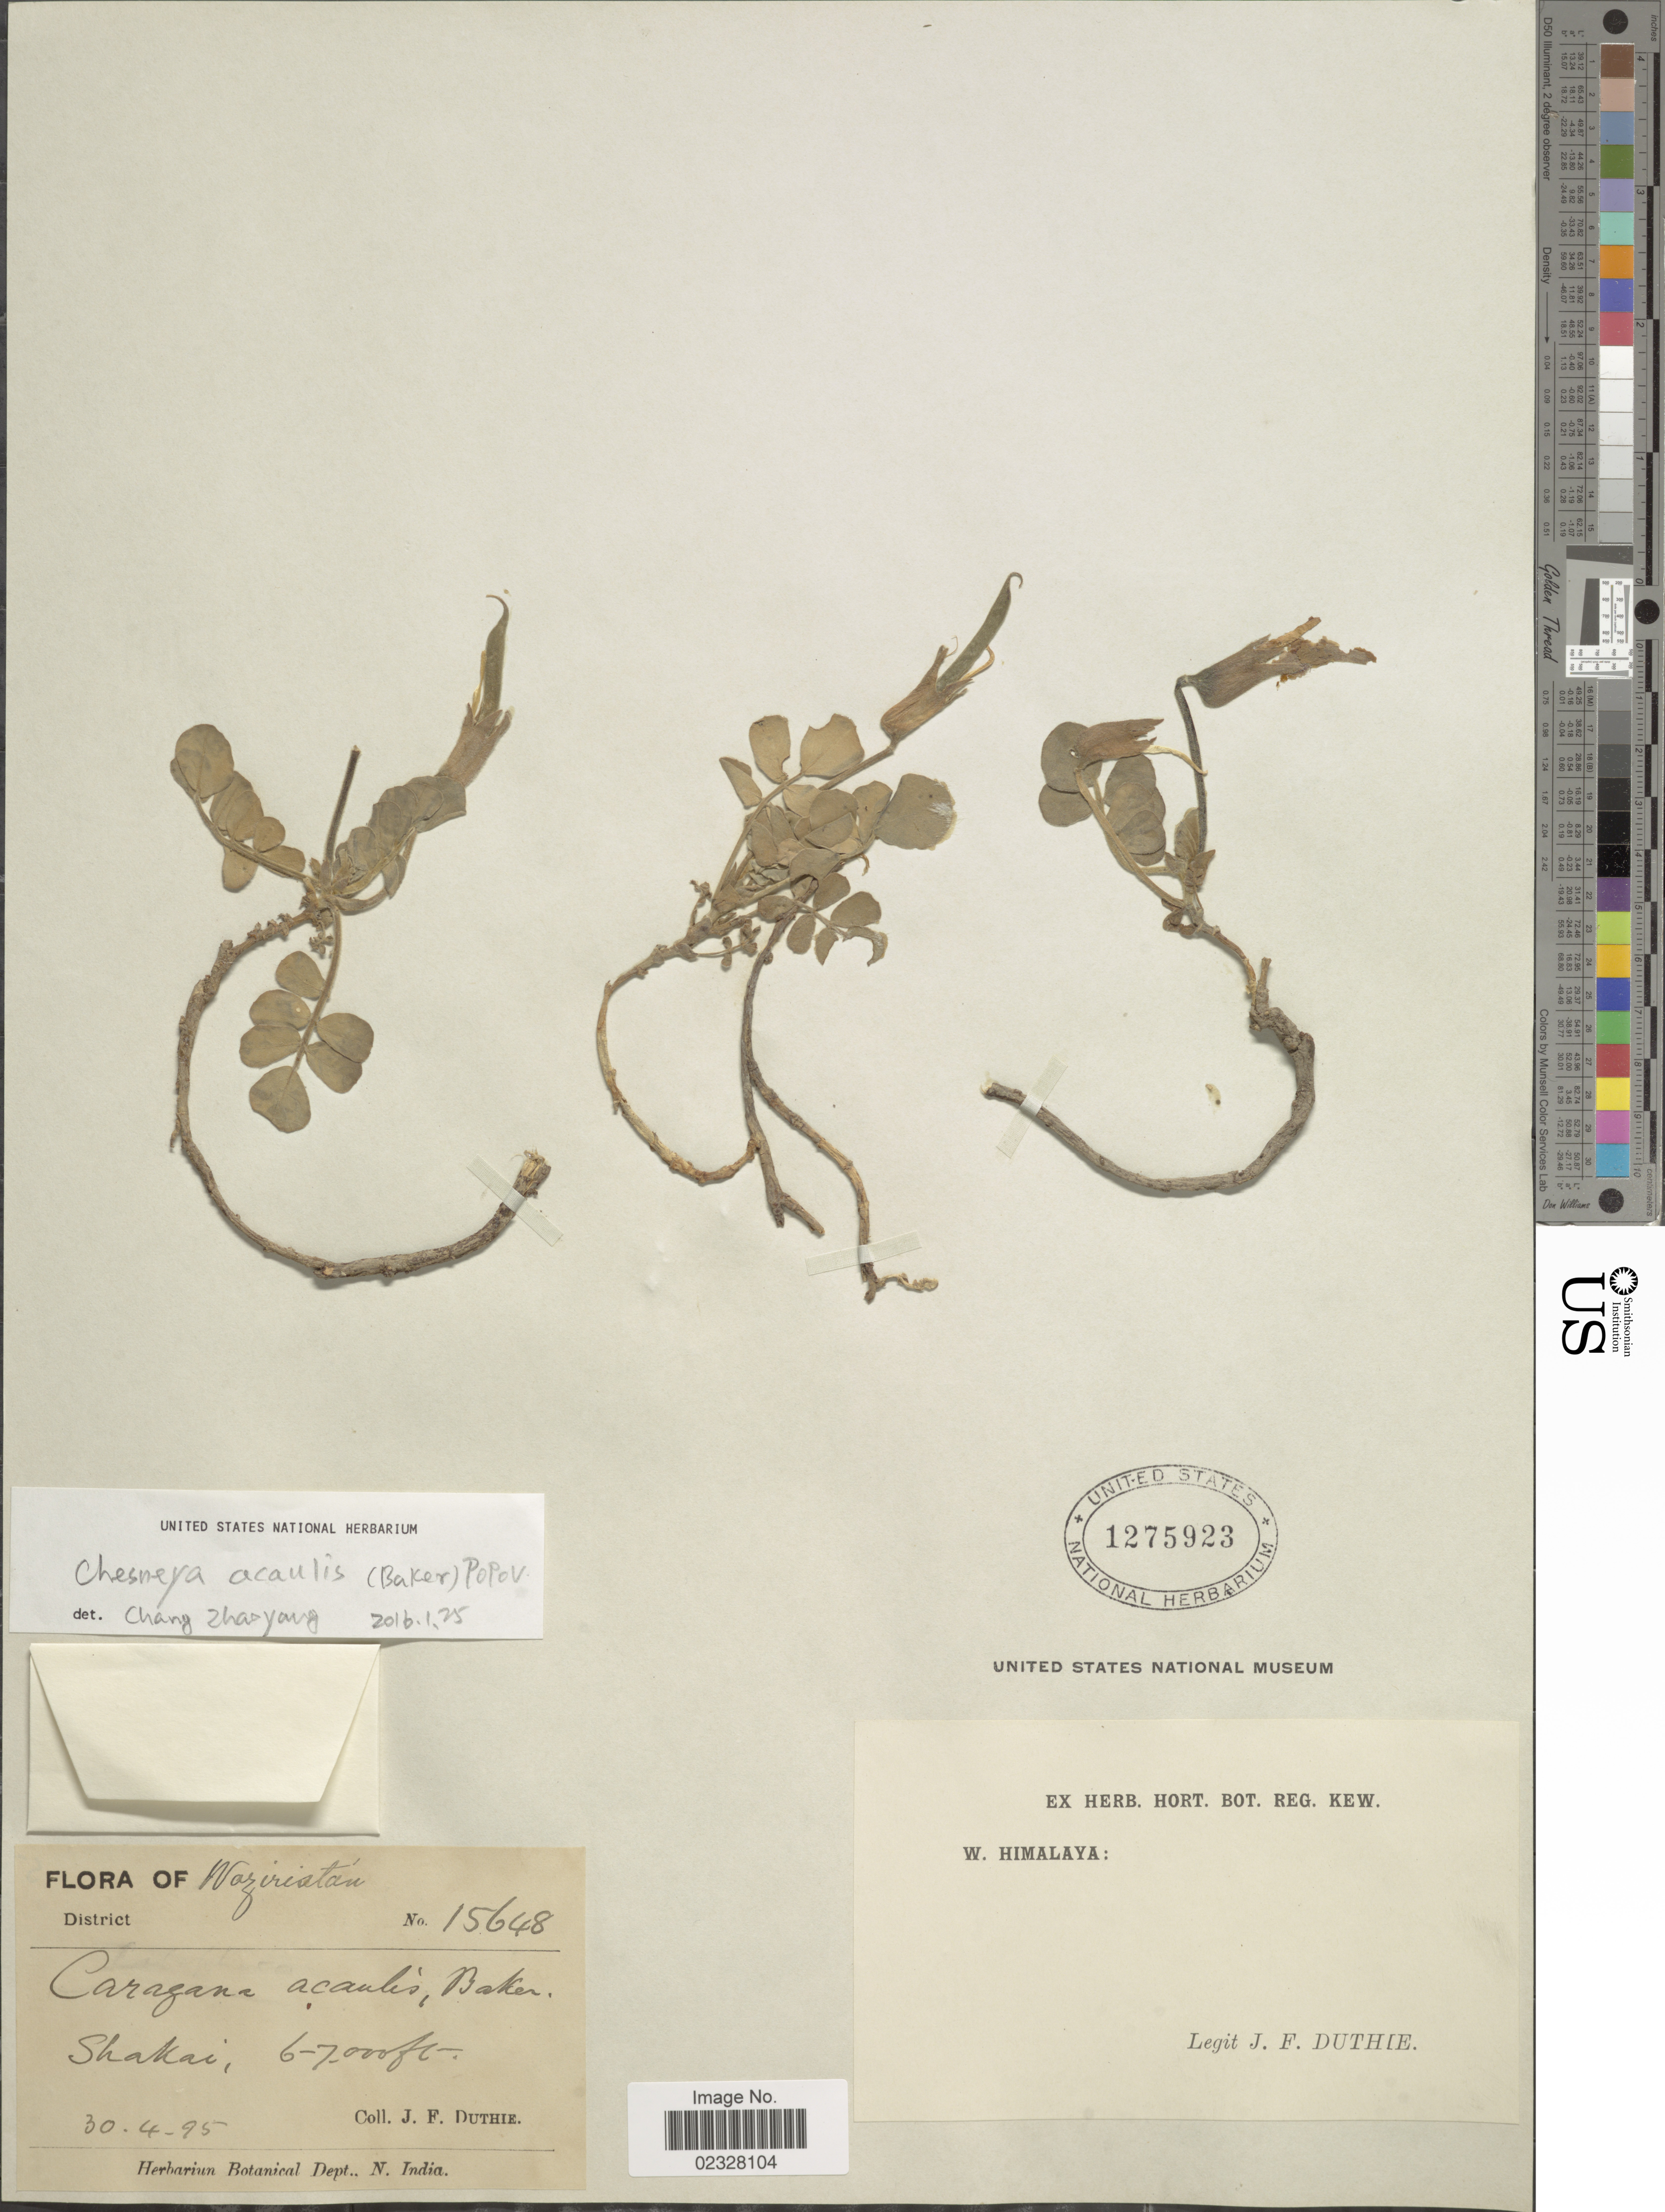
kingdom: Plantae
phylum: Tracheophyta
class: Magnoliopsida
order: Fabales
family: Fabaceae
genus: Caragana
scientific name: Caragana acaulis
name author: Baker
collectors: J. F. Duthie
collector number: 15648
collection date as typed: Transcribed d/m/y: 30/4/95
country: Pakistan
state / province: Khyber Pakhtunkhwa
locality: Waziristan. Shakai. W. Himalaya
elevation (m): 1829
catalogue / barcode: US 1275923